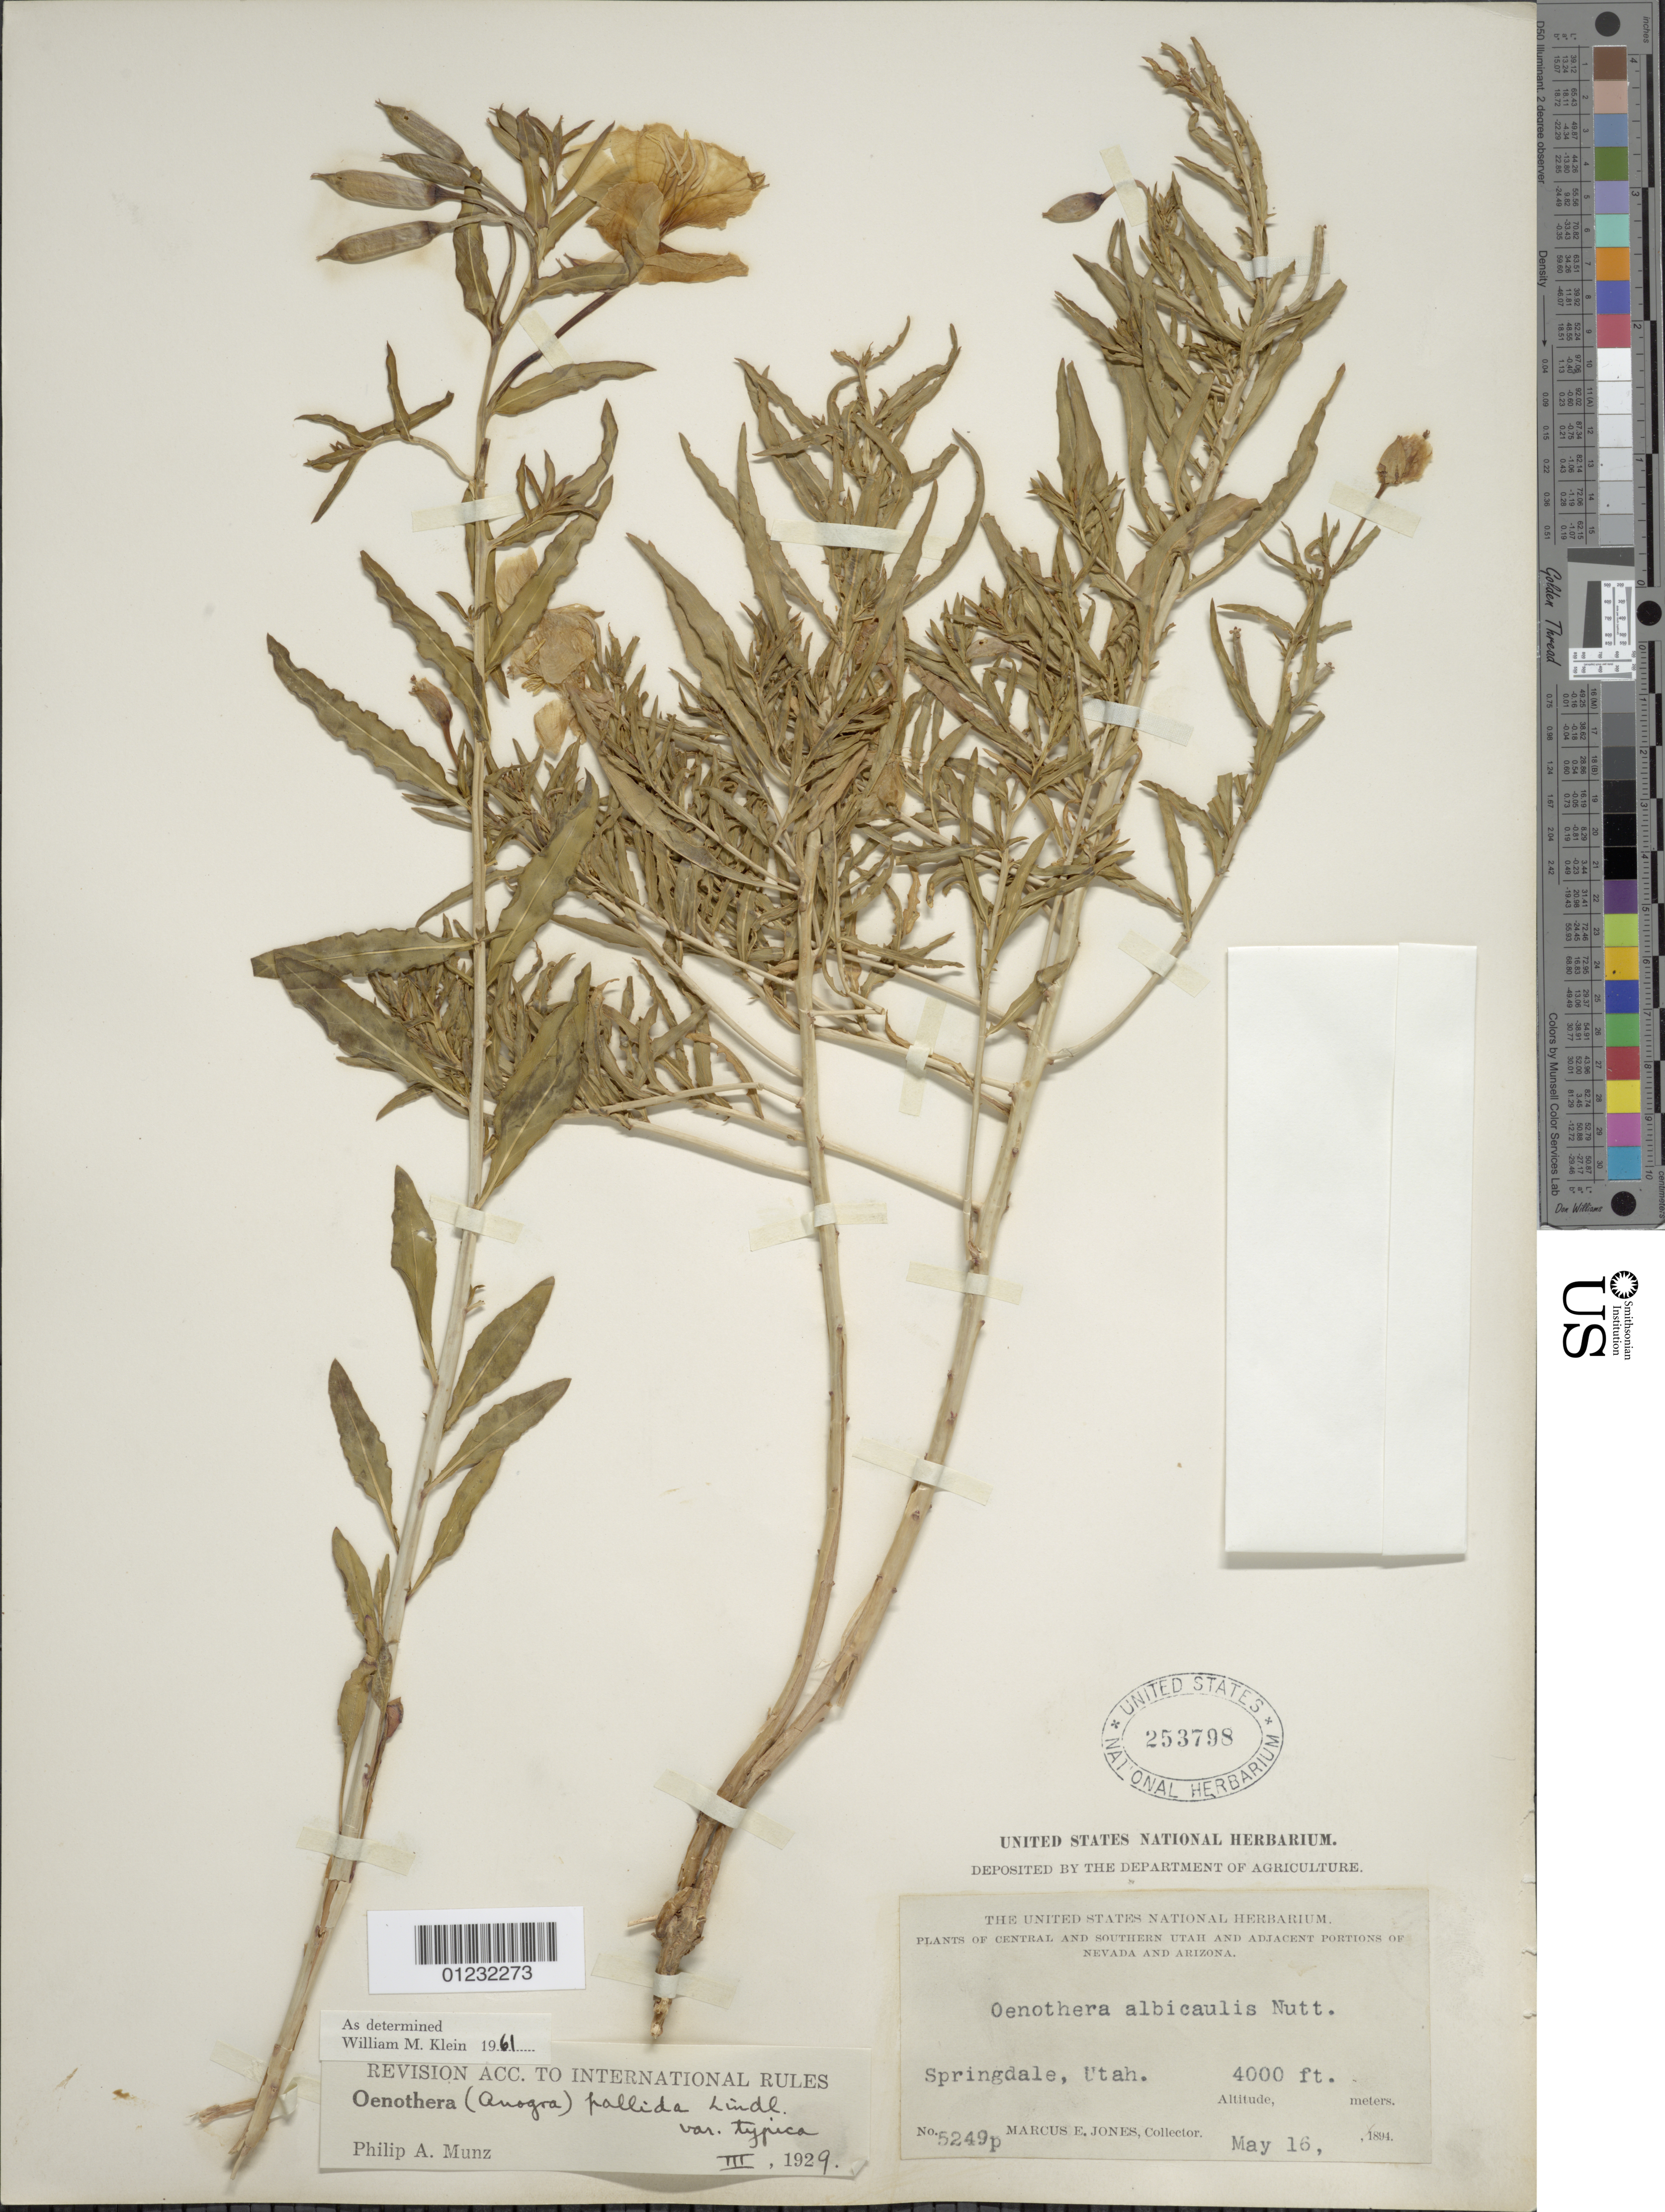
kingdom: Plantae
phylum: Tracheophyta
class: Magnoliopsida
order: Myrtales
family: Onagraceae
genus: Oenothera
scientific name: Oenothera pallida subsp. pallida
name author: Lindl.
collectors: M. E. Jones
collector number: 5249p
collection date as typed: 16 May 1894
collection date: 1894-05-16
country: United States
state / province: Utah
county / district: Washington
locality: Springdale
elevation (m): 1219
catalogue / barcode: US 253798